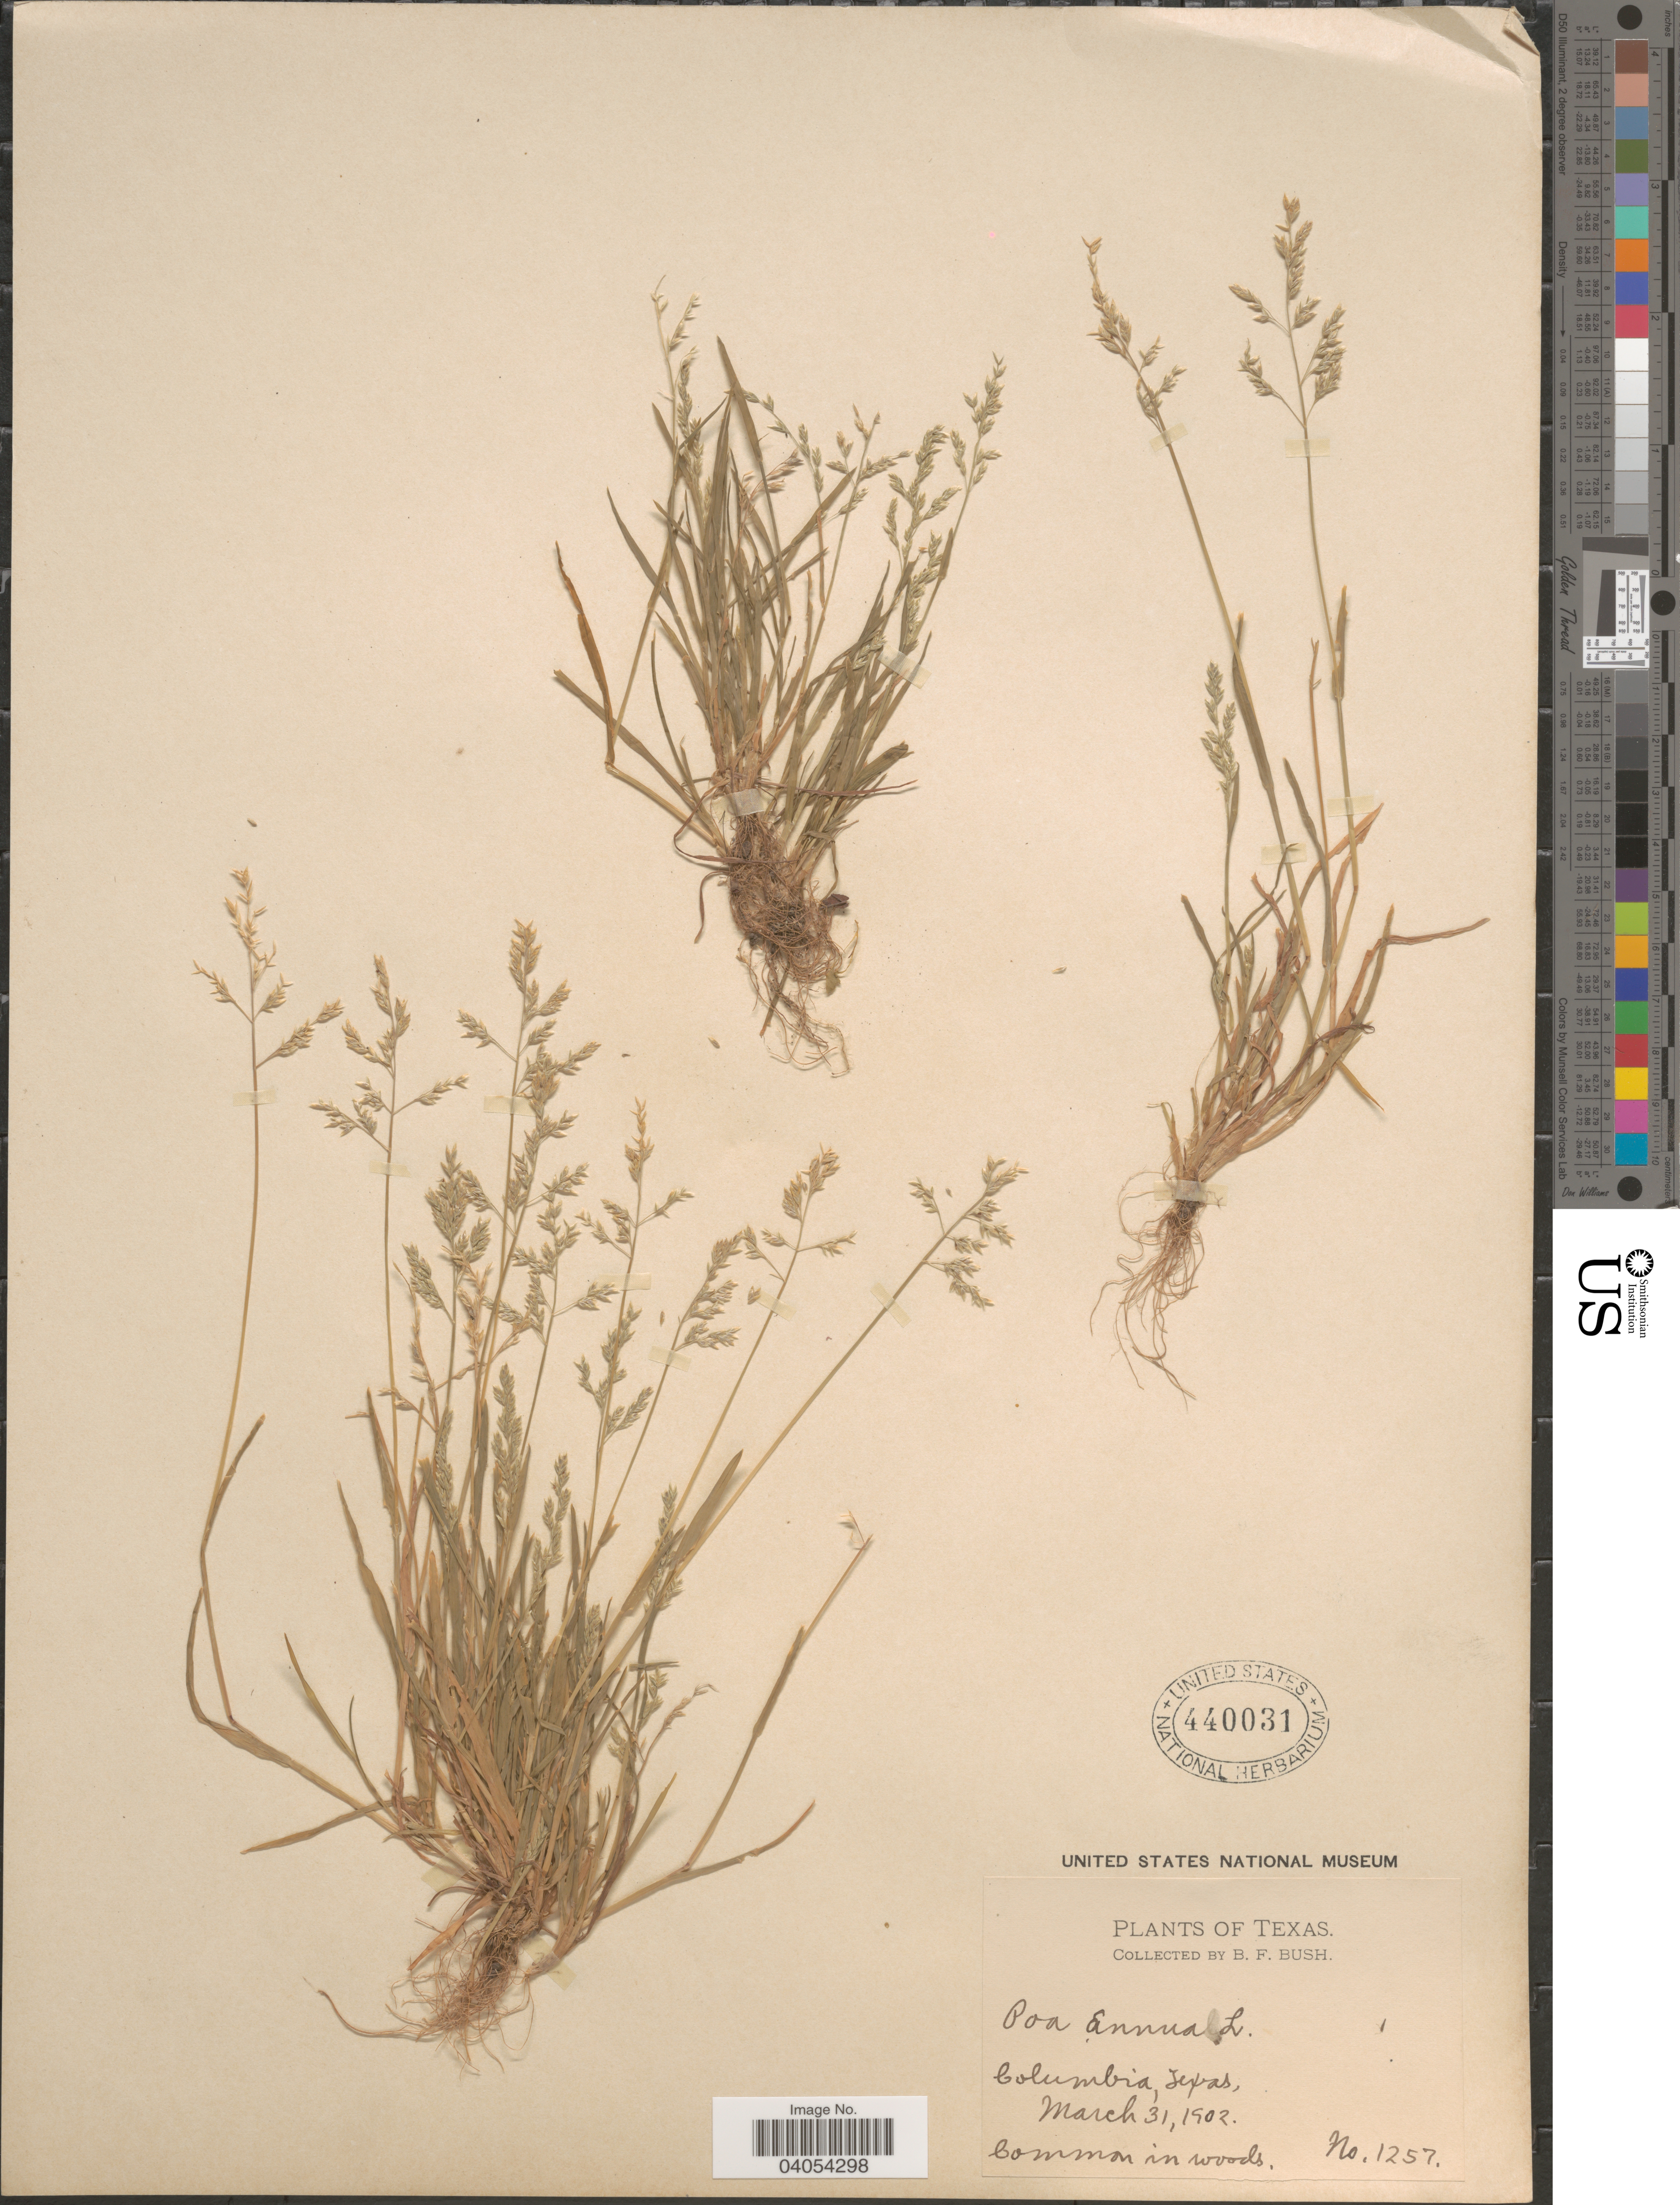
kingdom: Plantae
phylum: Tracheophyta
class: Liliopsida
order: Poales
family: Poaceae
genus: Poa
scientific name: Poa annua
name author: L.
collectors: B. F. Bush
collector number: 1257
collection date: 1902-03-31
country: United States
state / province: Texas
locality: Columbia.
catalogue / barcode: US 440031